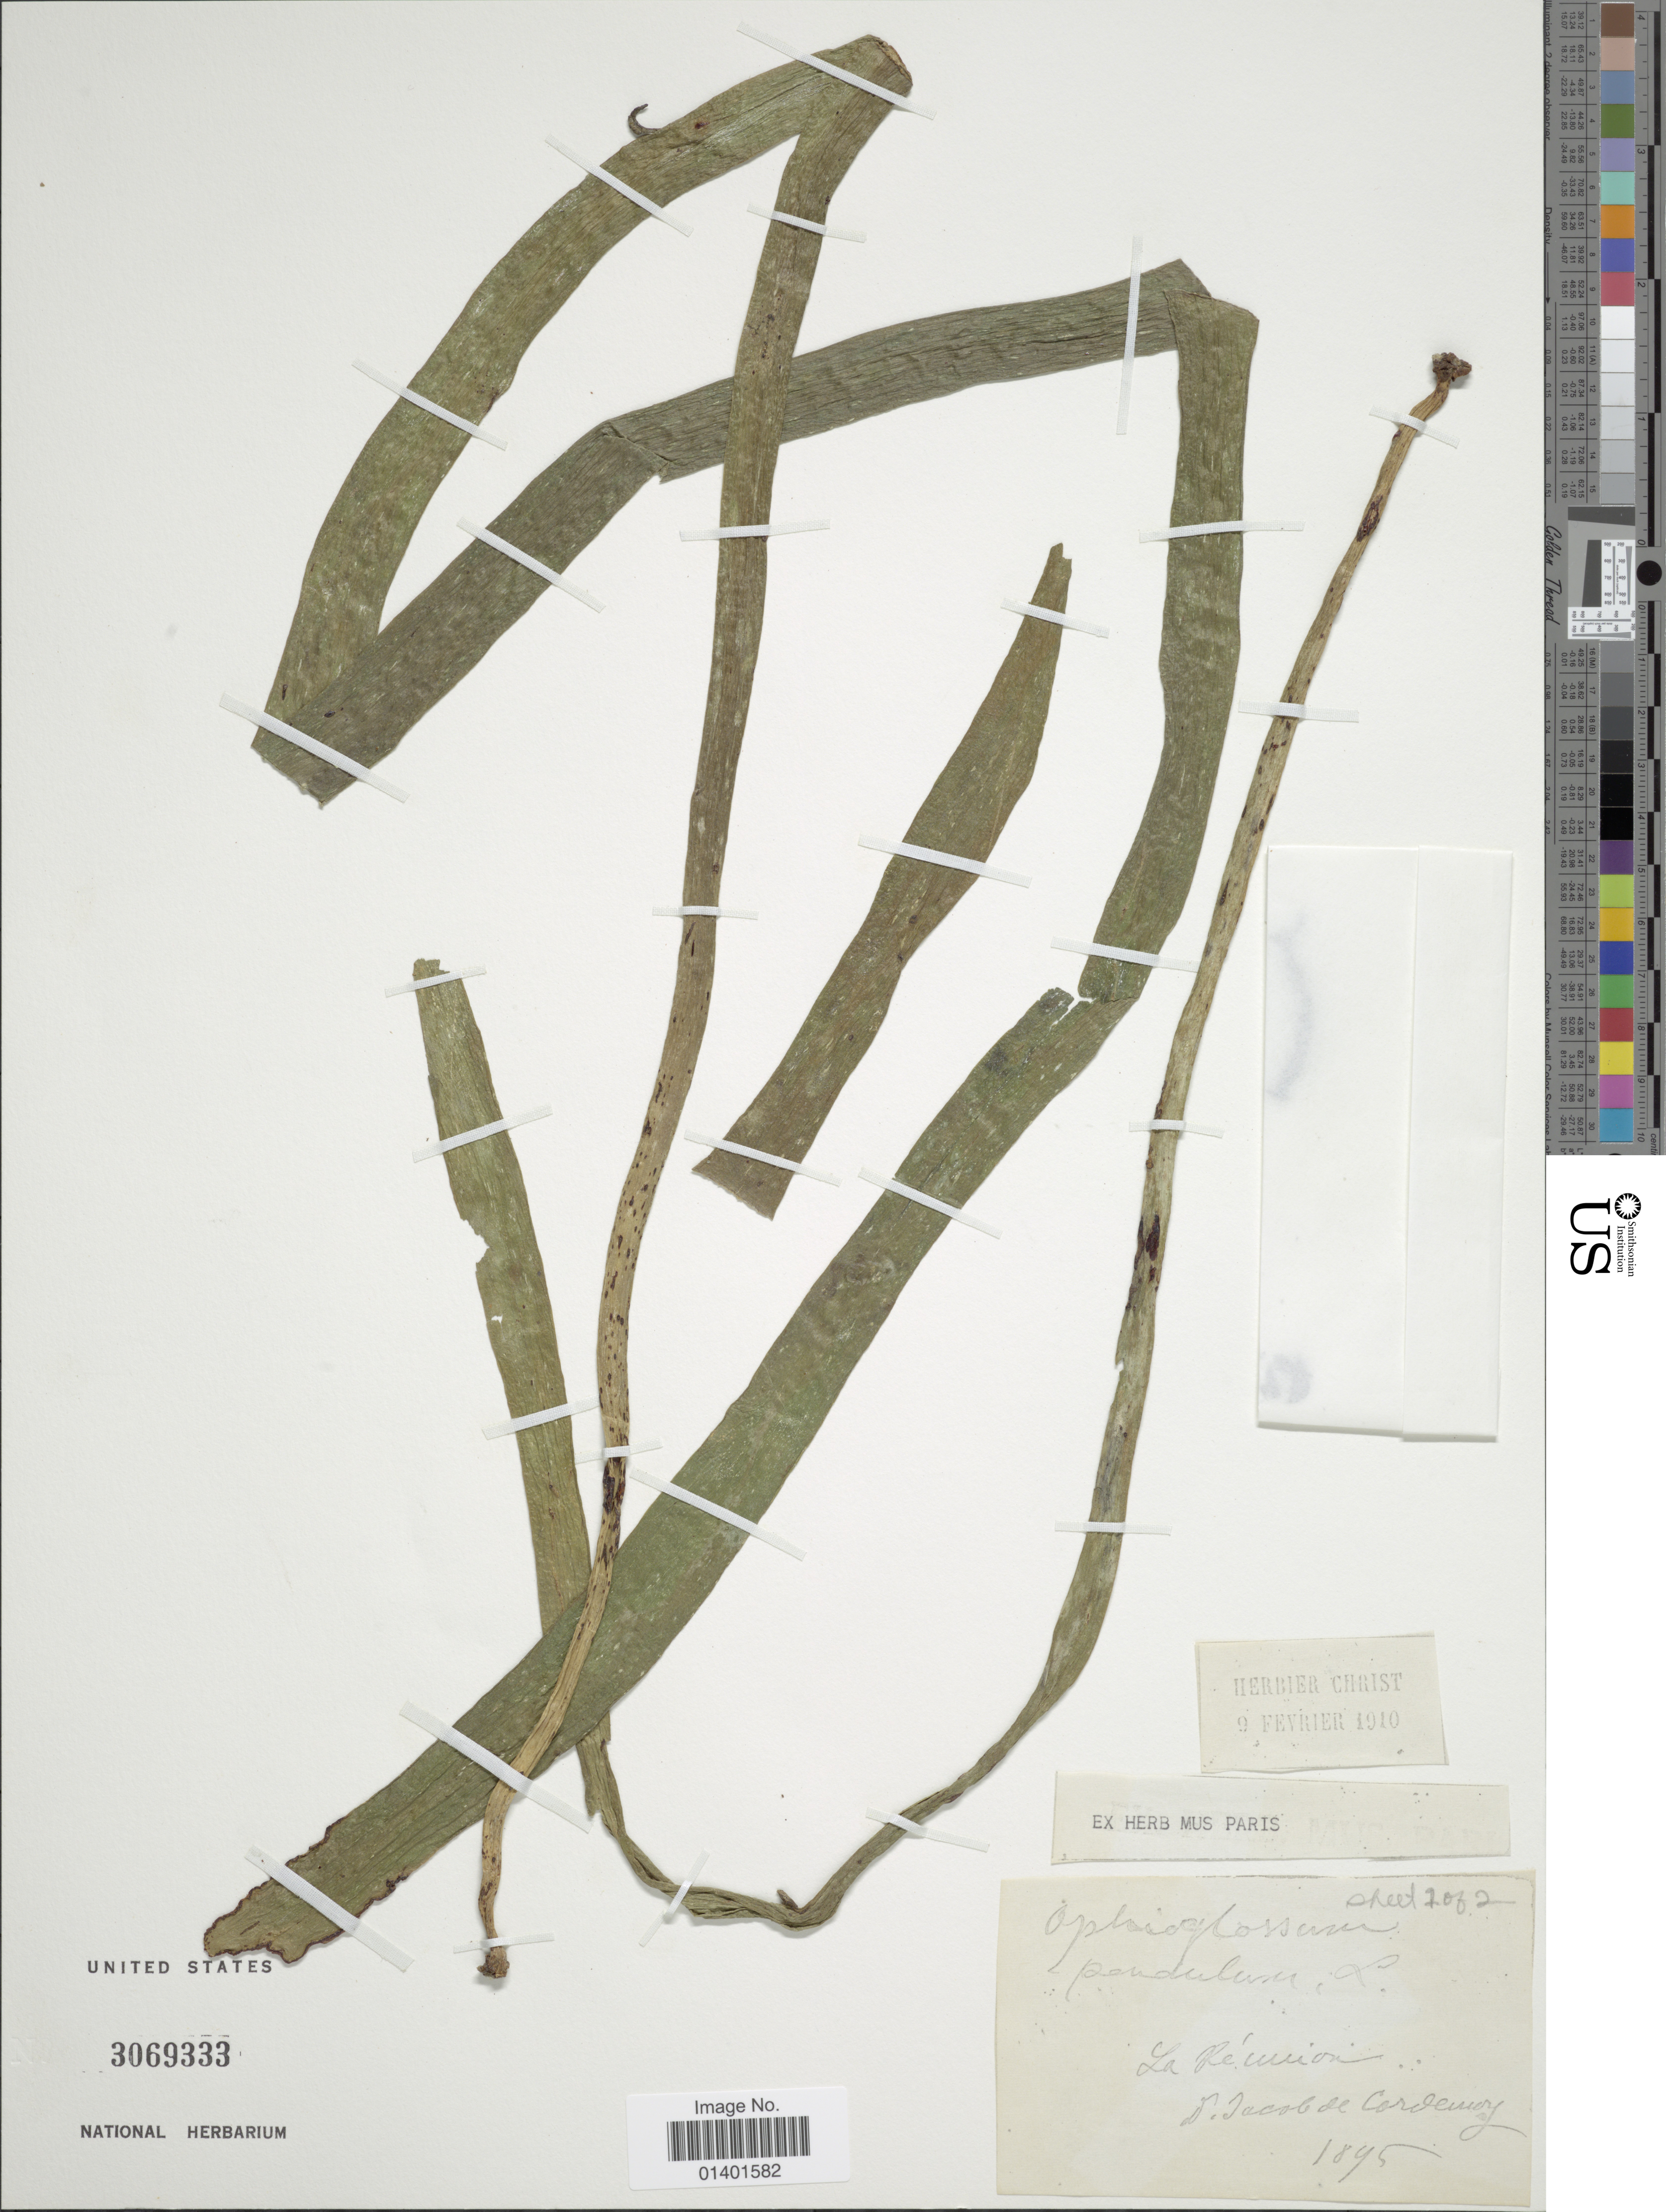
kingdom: Plantae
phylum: Tracheophyta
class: Polypodiopsida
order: Ophioglossales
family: Ophioglossaceae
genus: Ophioglossum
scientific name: Ophioglossum pendulum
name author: L.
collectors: E. J. Cordemoy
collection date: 1895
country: Reunion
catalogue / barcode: US 3069333